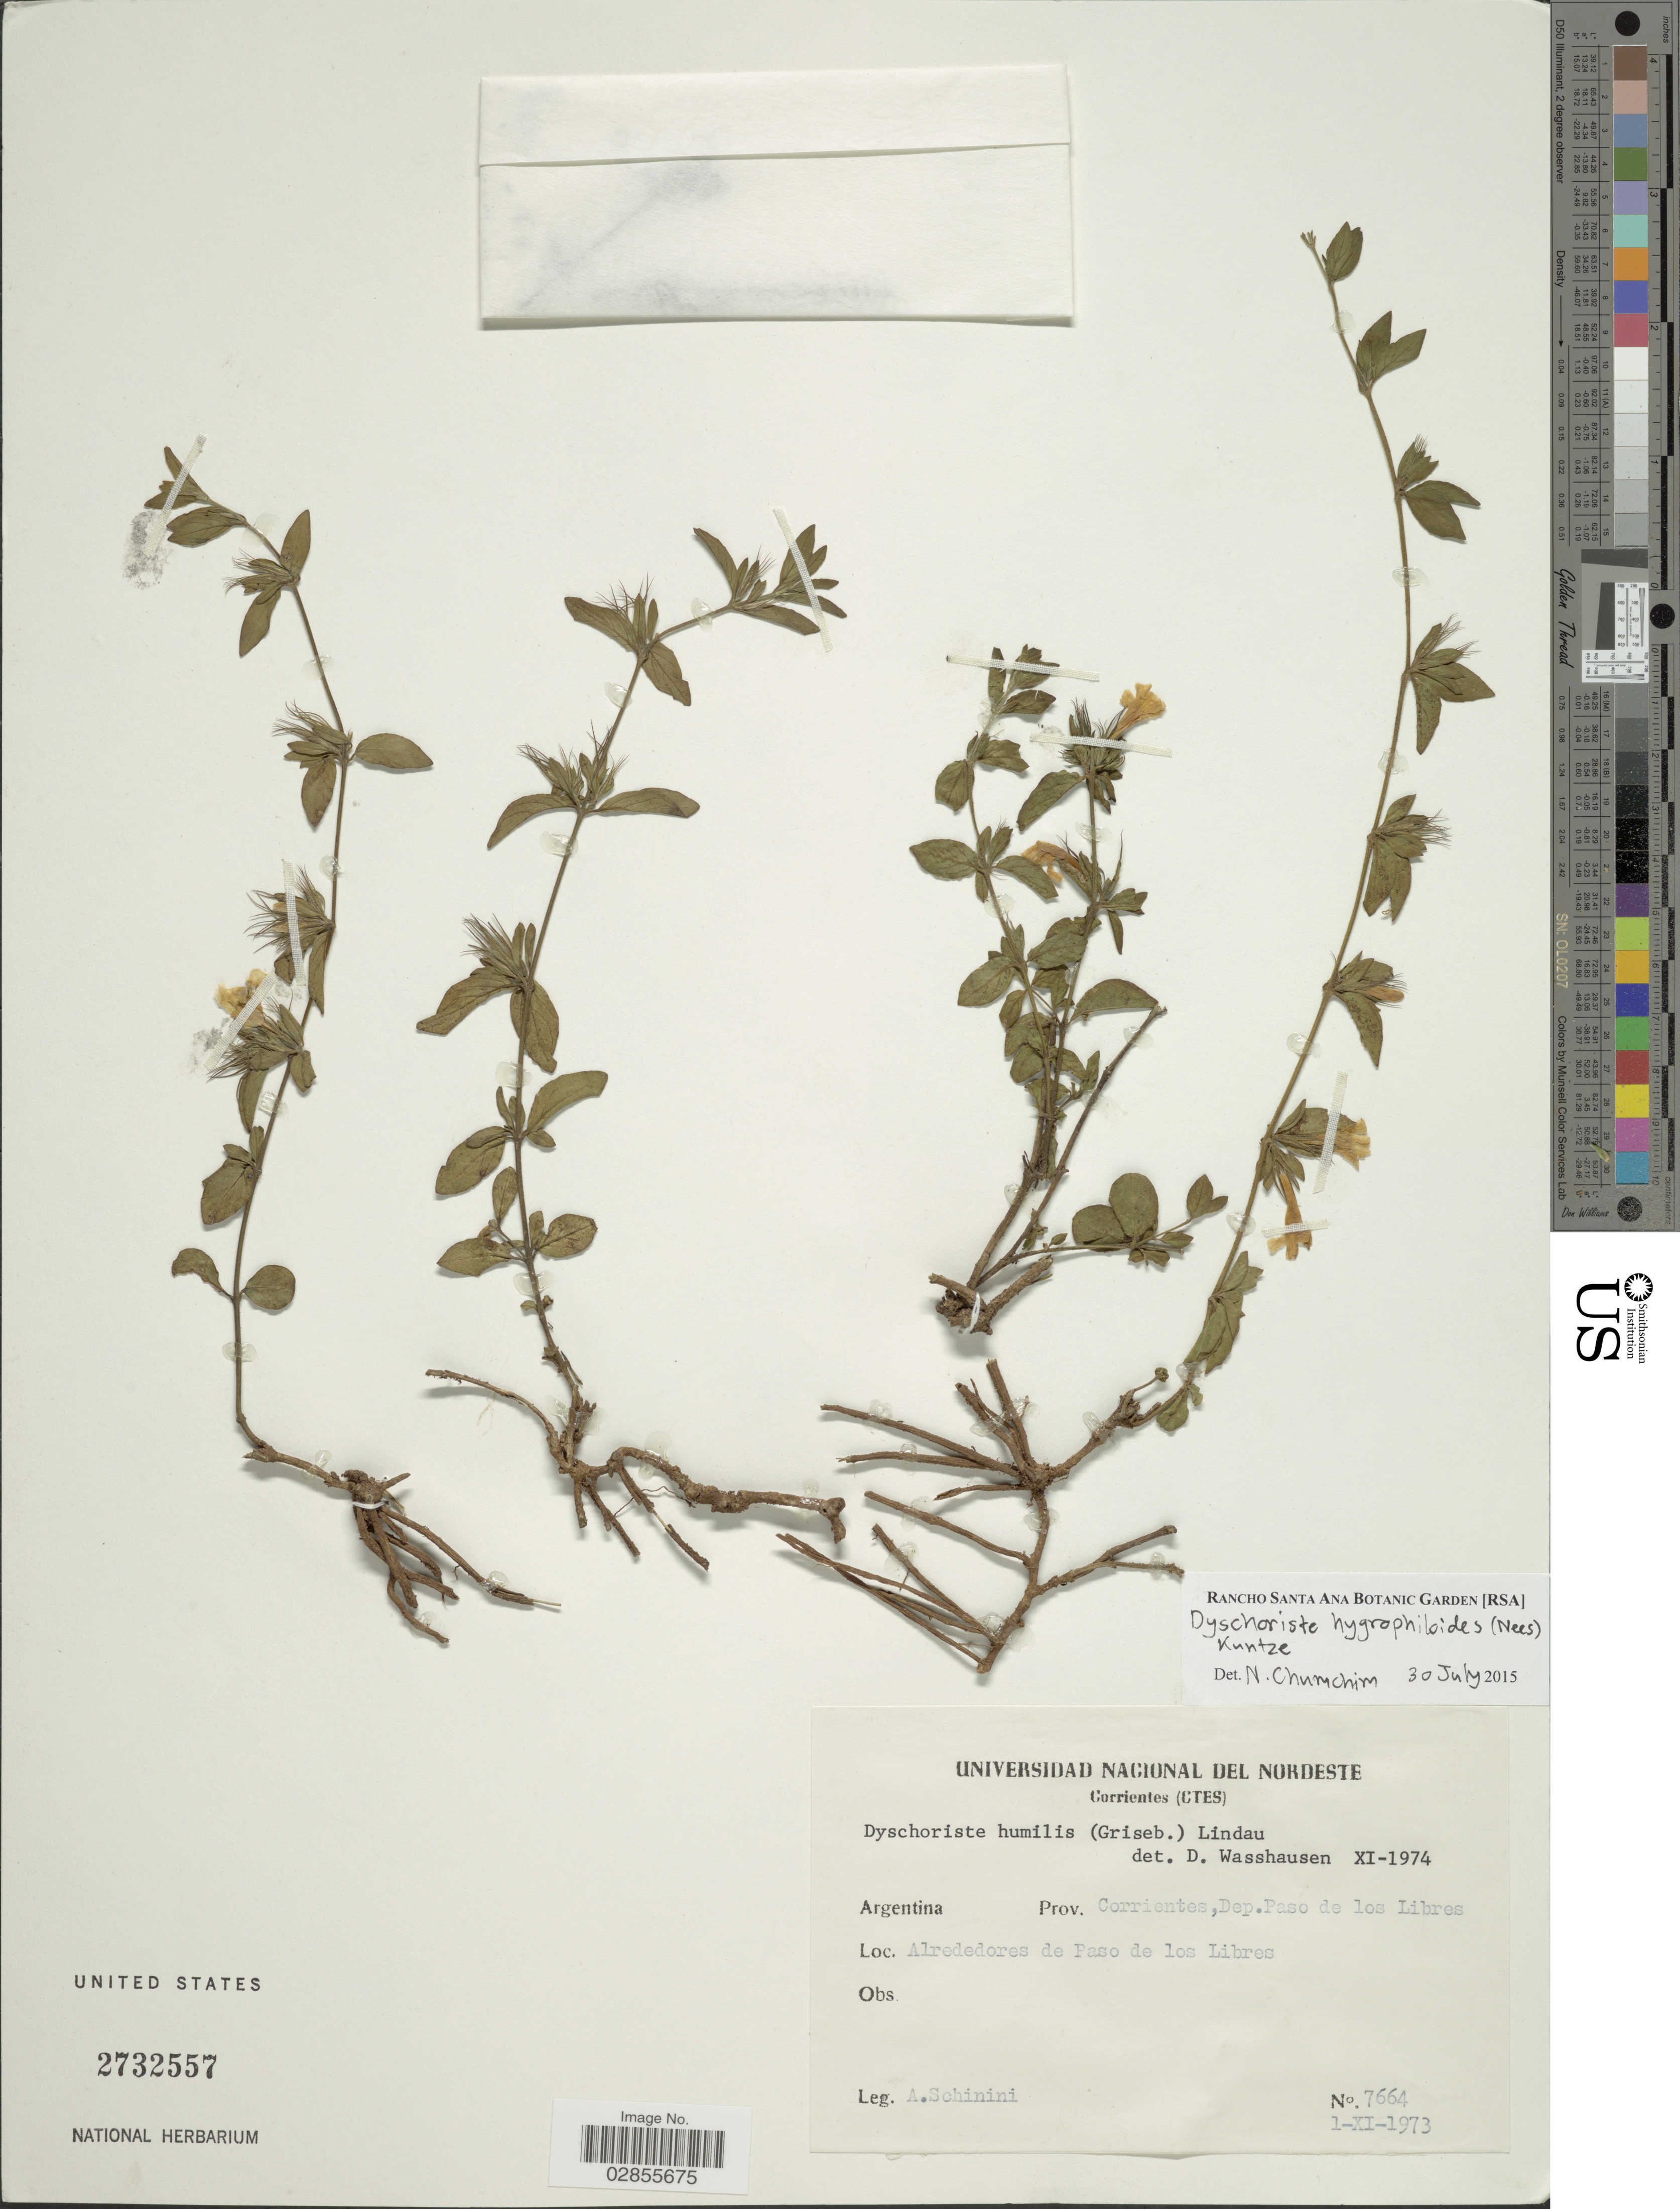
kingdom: Plantae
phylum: Tracheophyta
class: Magnoliopsida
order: Lamiales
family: Acanthaceae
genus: Dyschoriste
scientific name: Dyschoriste hygrophyloides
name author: (Nees) Kuntze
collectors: A. Schinini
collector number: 7664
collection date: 1973-11-01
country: Argentina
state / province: Corrientes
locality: Dep. Paso de los Libres. Alrededores de Paso de los Libres.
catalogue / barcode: US 2732557